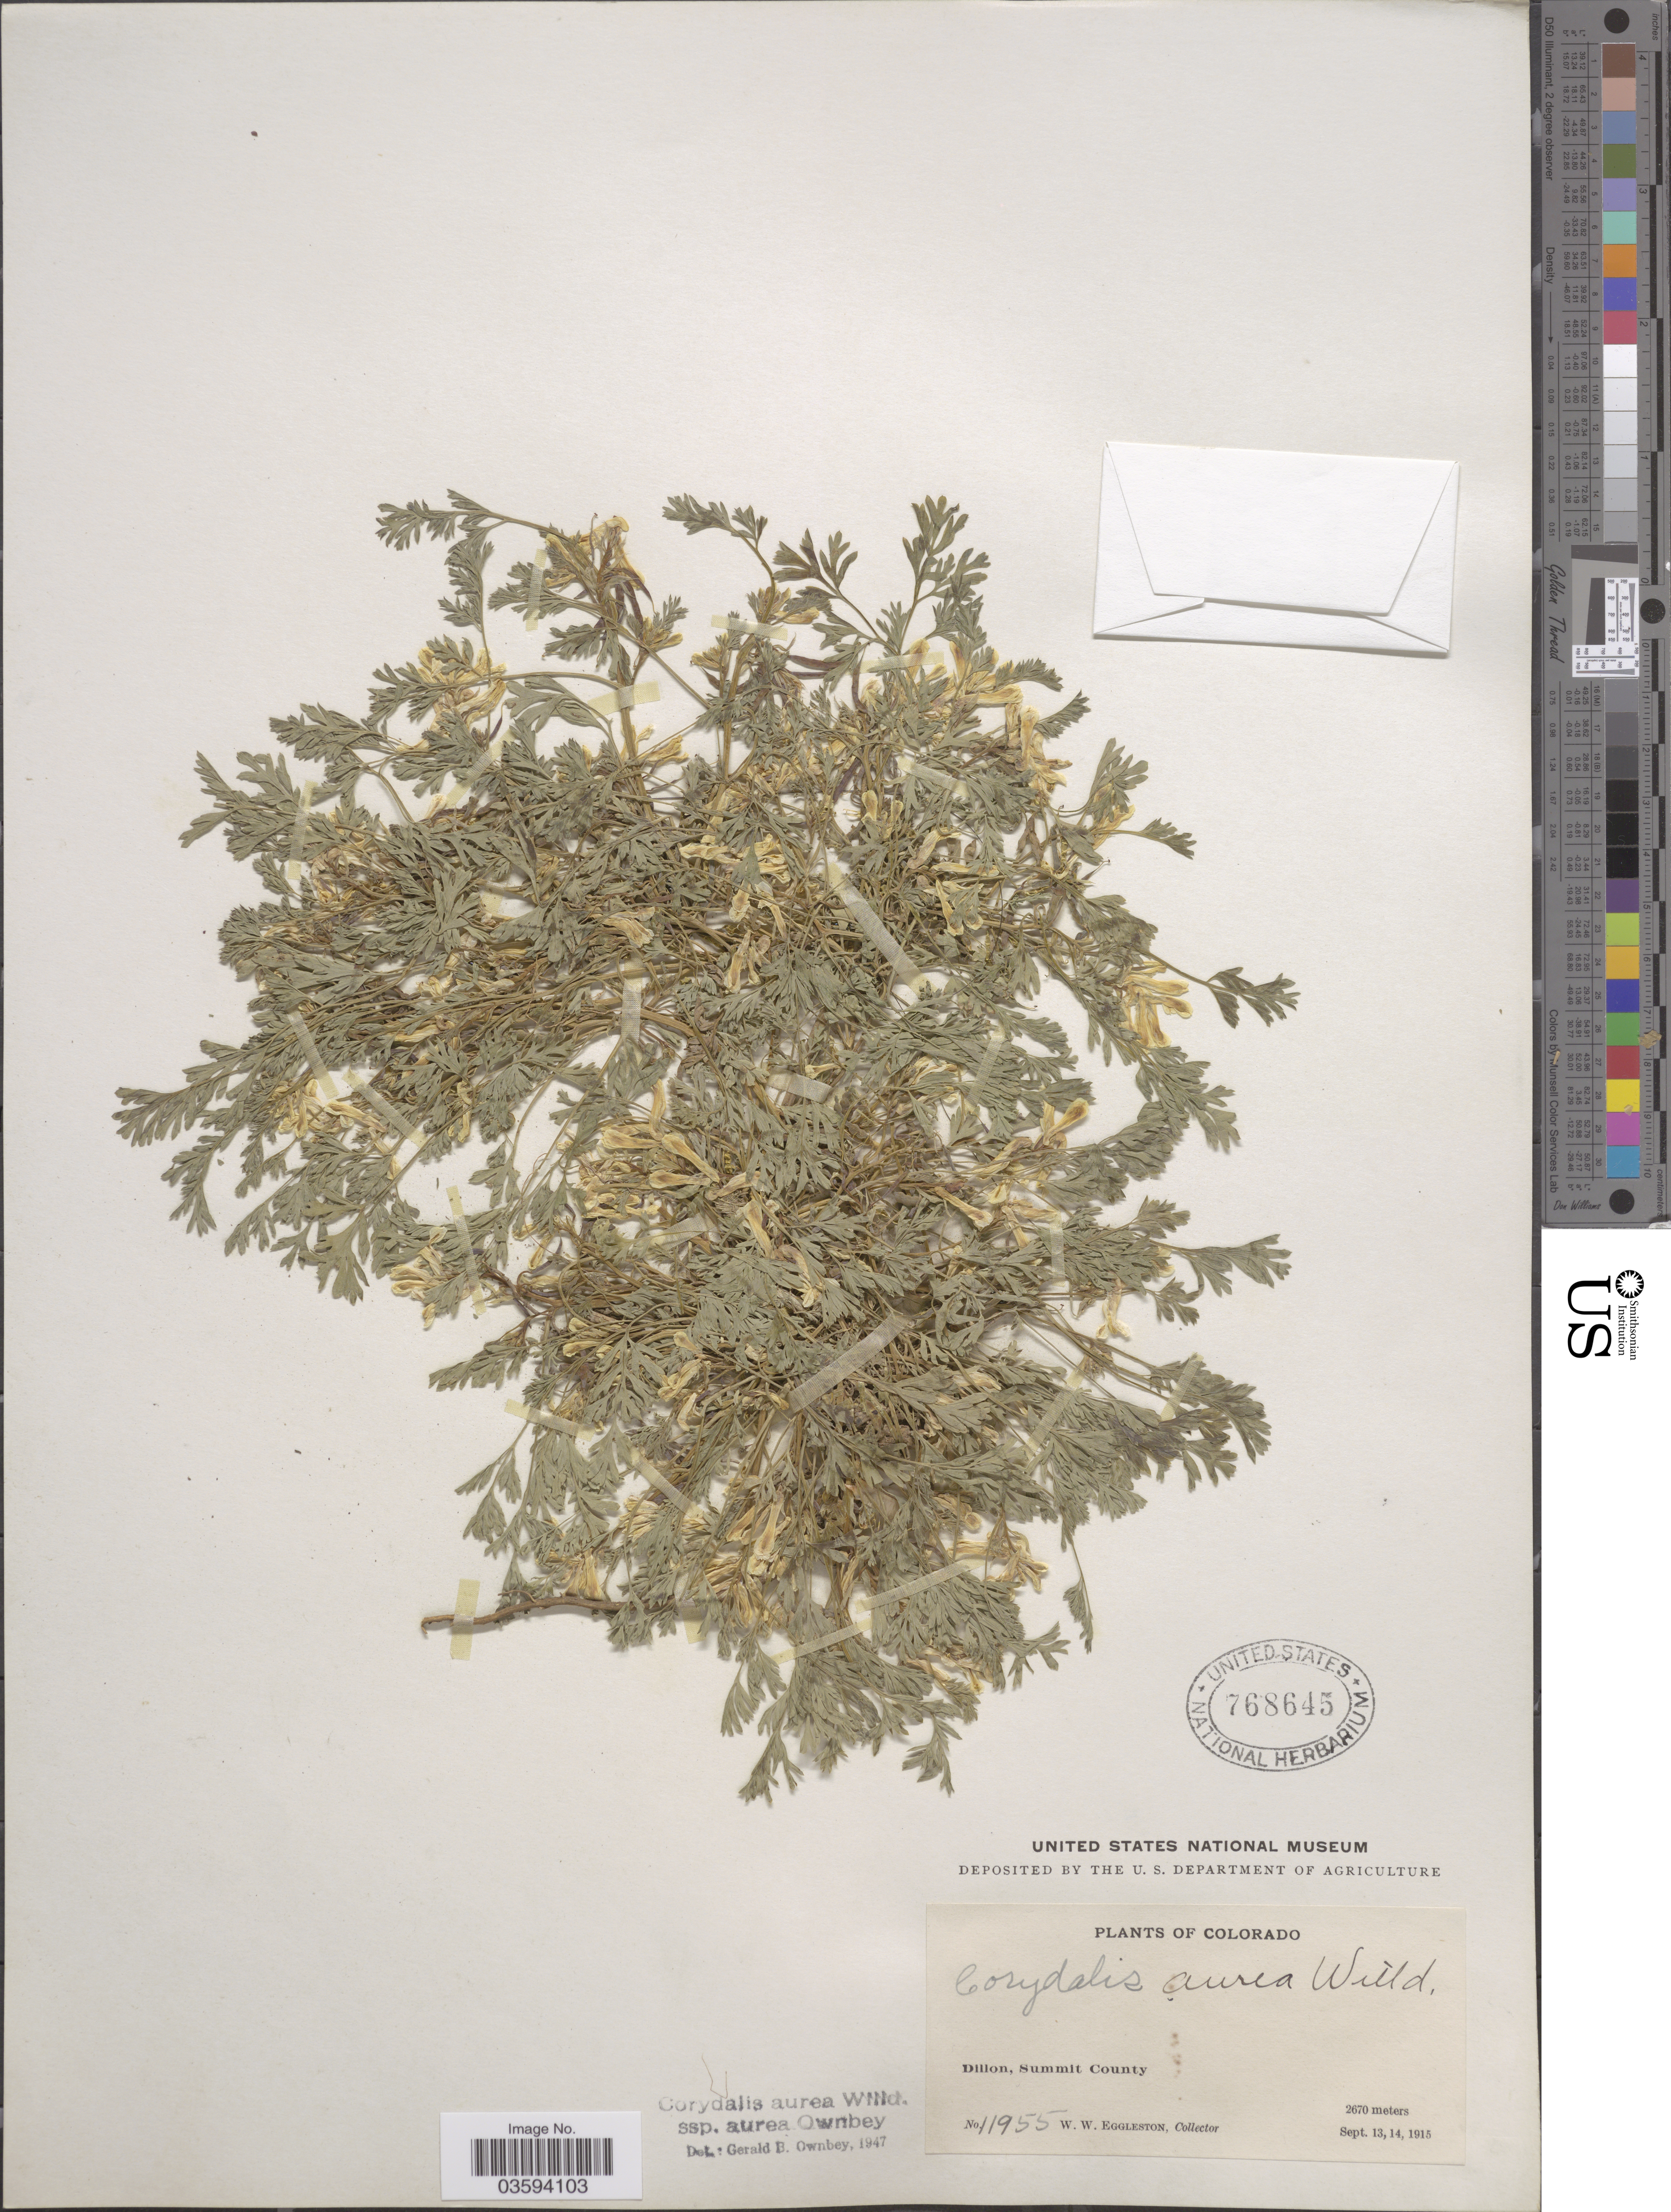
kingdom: Plantae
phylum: Tracheophyta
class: Magnoliopsida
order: Ranunculales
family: Papaveraceae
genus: Corydalis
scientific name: Corydalis aurea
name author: Willd.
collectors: W. W. Eggleston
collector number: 11955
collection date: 1915-09-13/1915-09-14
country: United States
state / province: Colorado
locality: Dillon, Summit County.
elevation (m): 2670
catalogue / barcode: US 768645